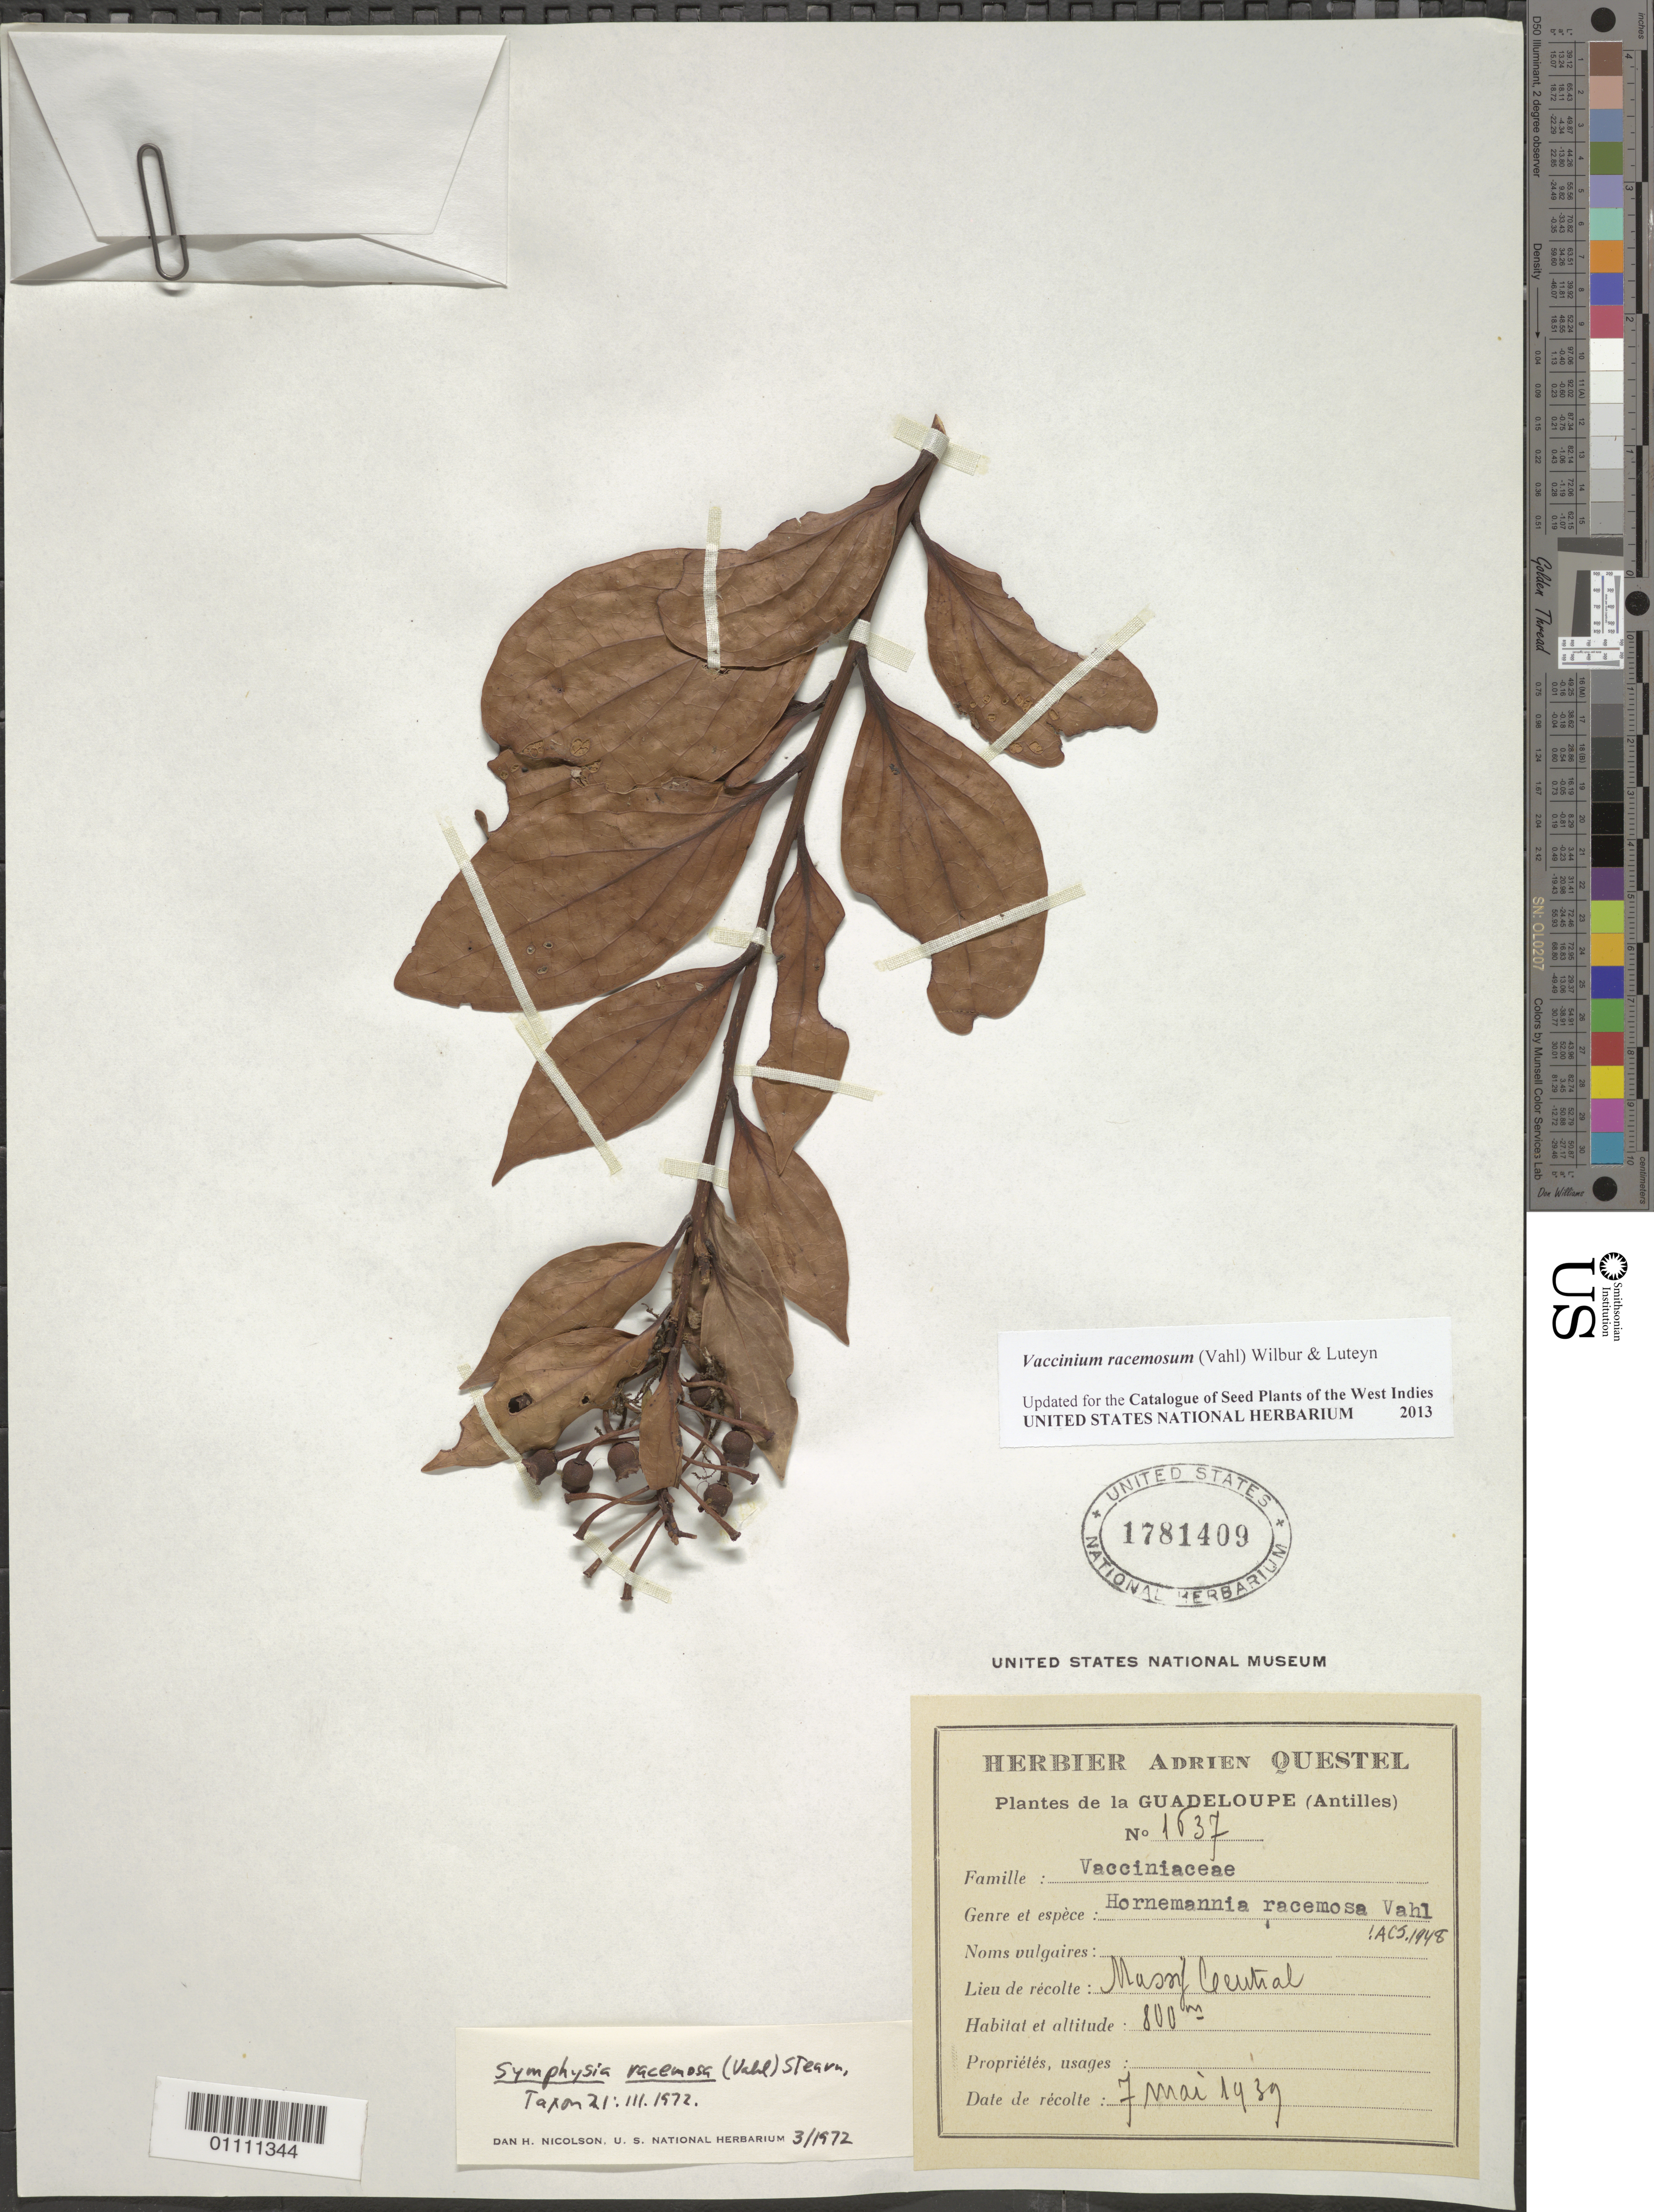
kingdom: Plantae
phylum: Tracheophyta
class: Magnoliopsida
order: Ericales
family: Ericaceae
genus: Vaccinium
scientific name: Vaccinium racemosum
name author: (Vahl) Wilbur & Luteyn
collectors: A. Questel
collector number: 1637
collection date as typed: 07 May 1939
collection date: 1939-05-07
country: Guadeloupe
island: Basse Terre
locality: Massif Central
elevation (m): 800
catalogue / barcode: US 1781409